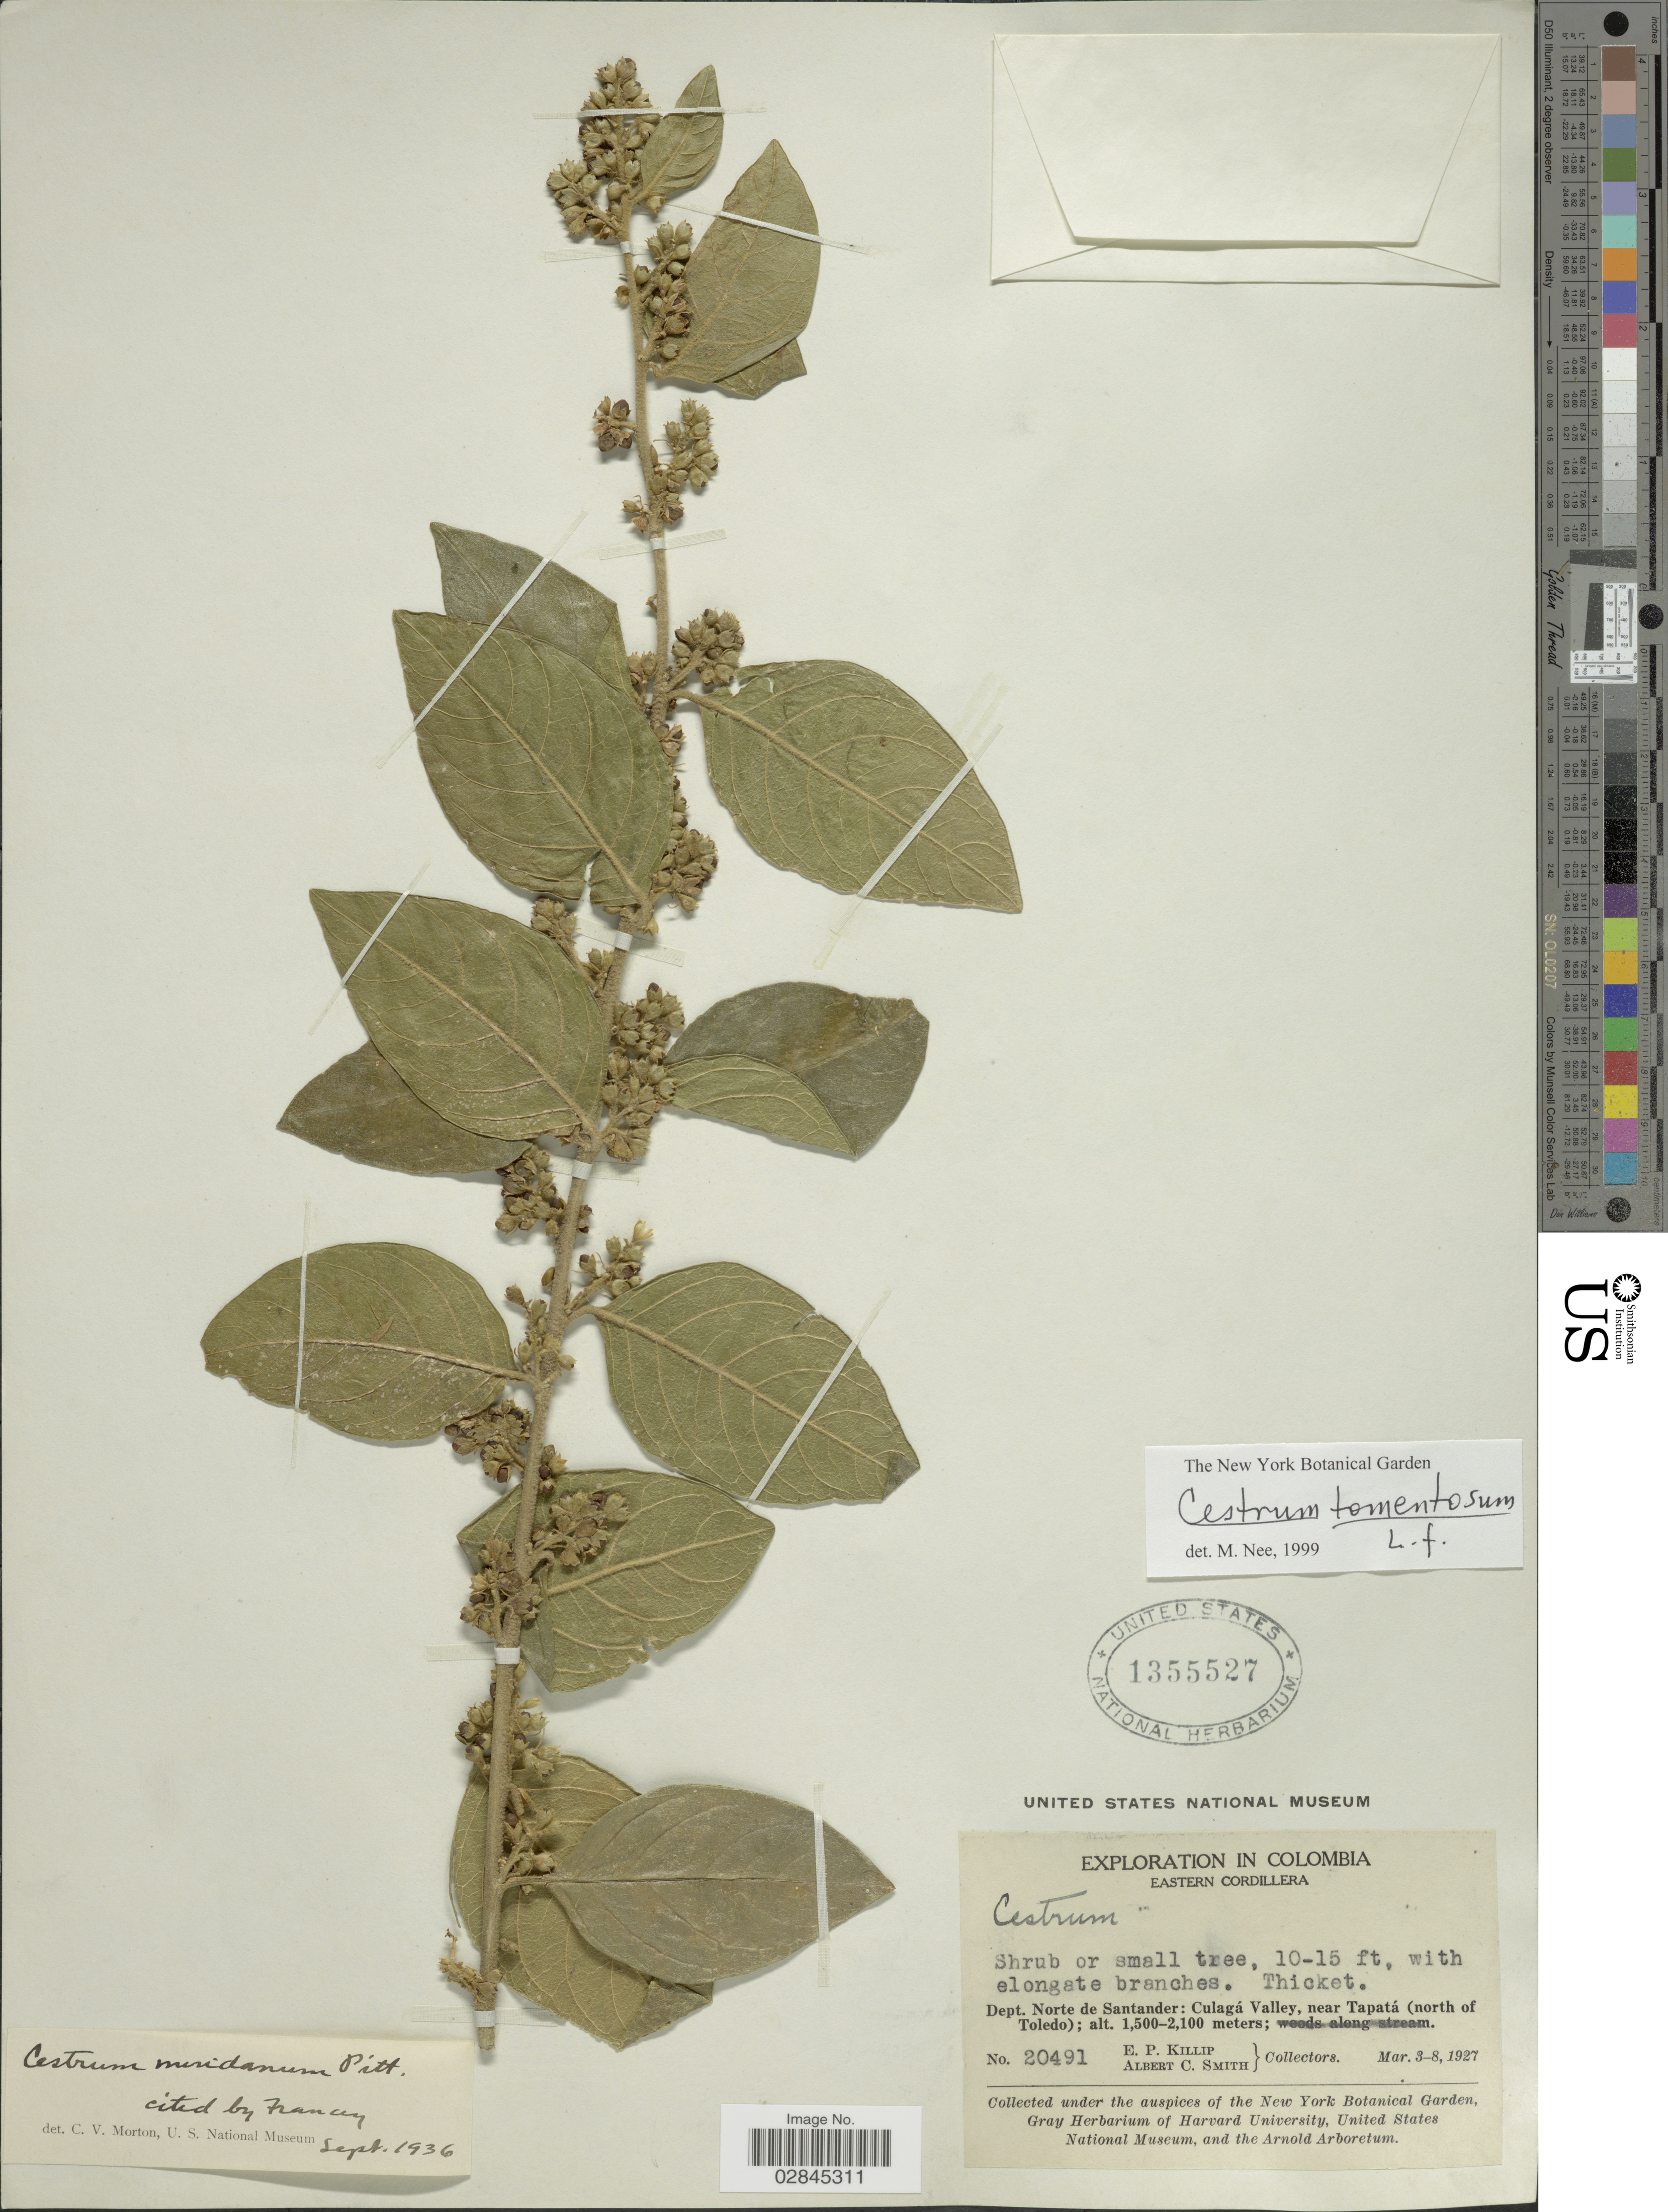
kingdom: Plantae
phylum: Tracheophyta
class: Magnoliopsida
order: Solanales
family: Solanaceae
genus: Cestrum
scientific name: Cestrum tomentosum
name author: L. f.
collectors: E. P. Killip & A. C. Smith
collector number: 20491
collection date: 1927-03-03/1927-03-08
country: Colombia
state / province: Norte de Santander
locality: Eastern Cordillera. Dept. Norte de Santander: Culagá Valley, near Tapatá (north of Toledo).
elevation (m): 1500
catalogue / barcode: US 1355527